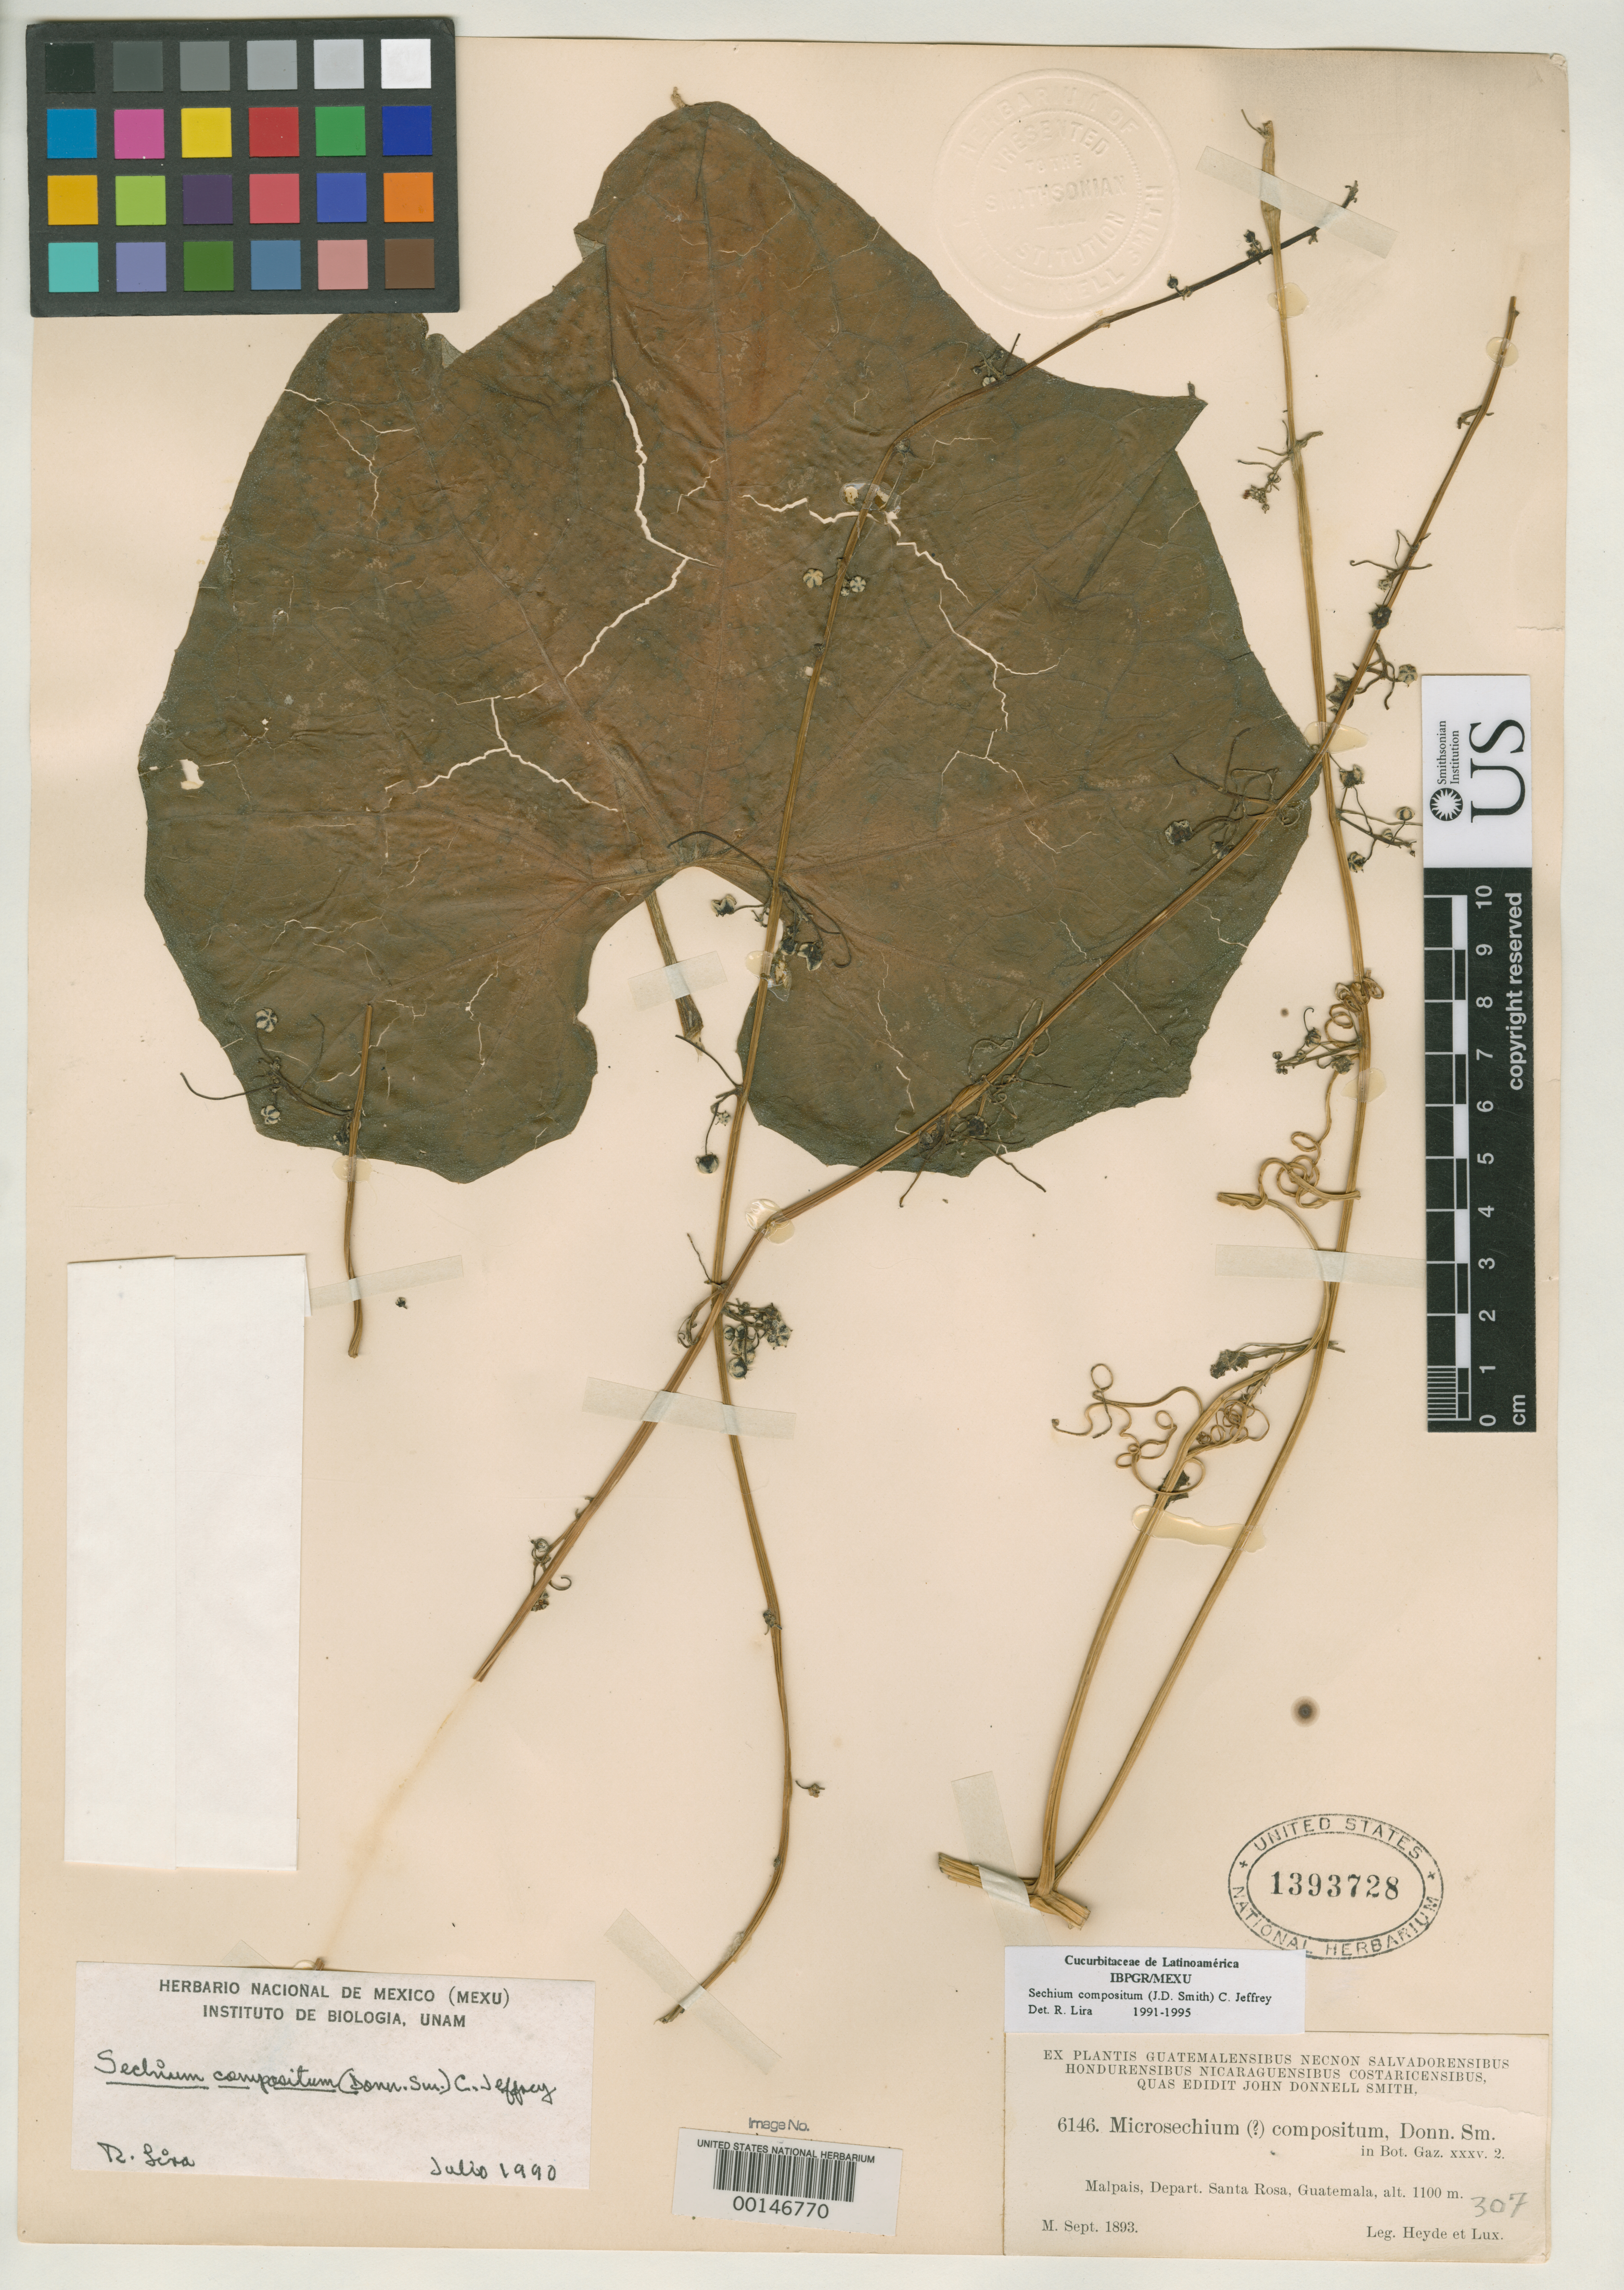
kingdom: Plantae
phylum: Tracheophyta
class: Magnoliopsida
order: Cucurbitales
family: Cucurbitaceae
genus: Microsechium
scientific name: Microsechium compositum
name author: Donn. Sm.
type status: Type Collection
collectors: E. T. Heyde & E. Lux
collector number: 6146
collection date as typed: Sep 1893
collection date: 1893-09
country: Guatemala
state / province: Santa Rosa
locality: Malpais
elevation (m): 1100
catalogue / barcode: US 1393728